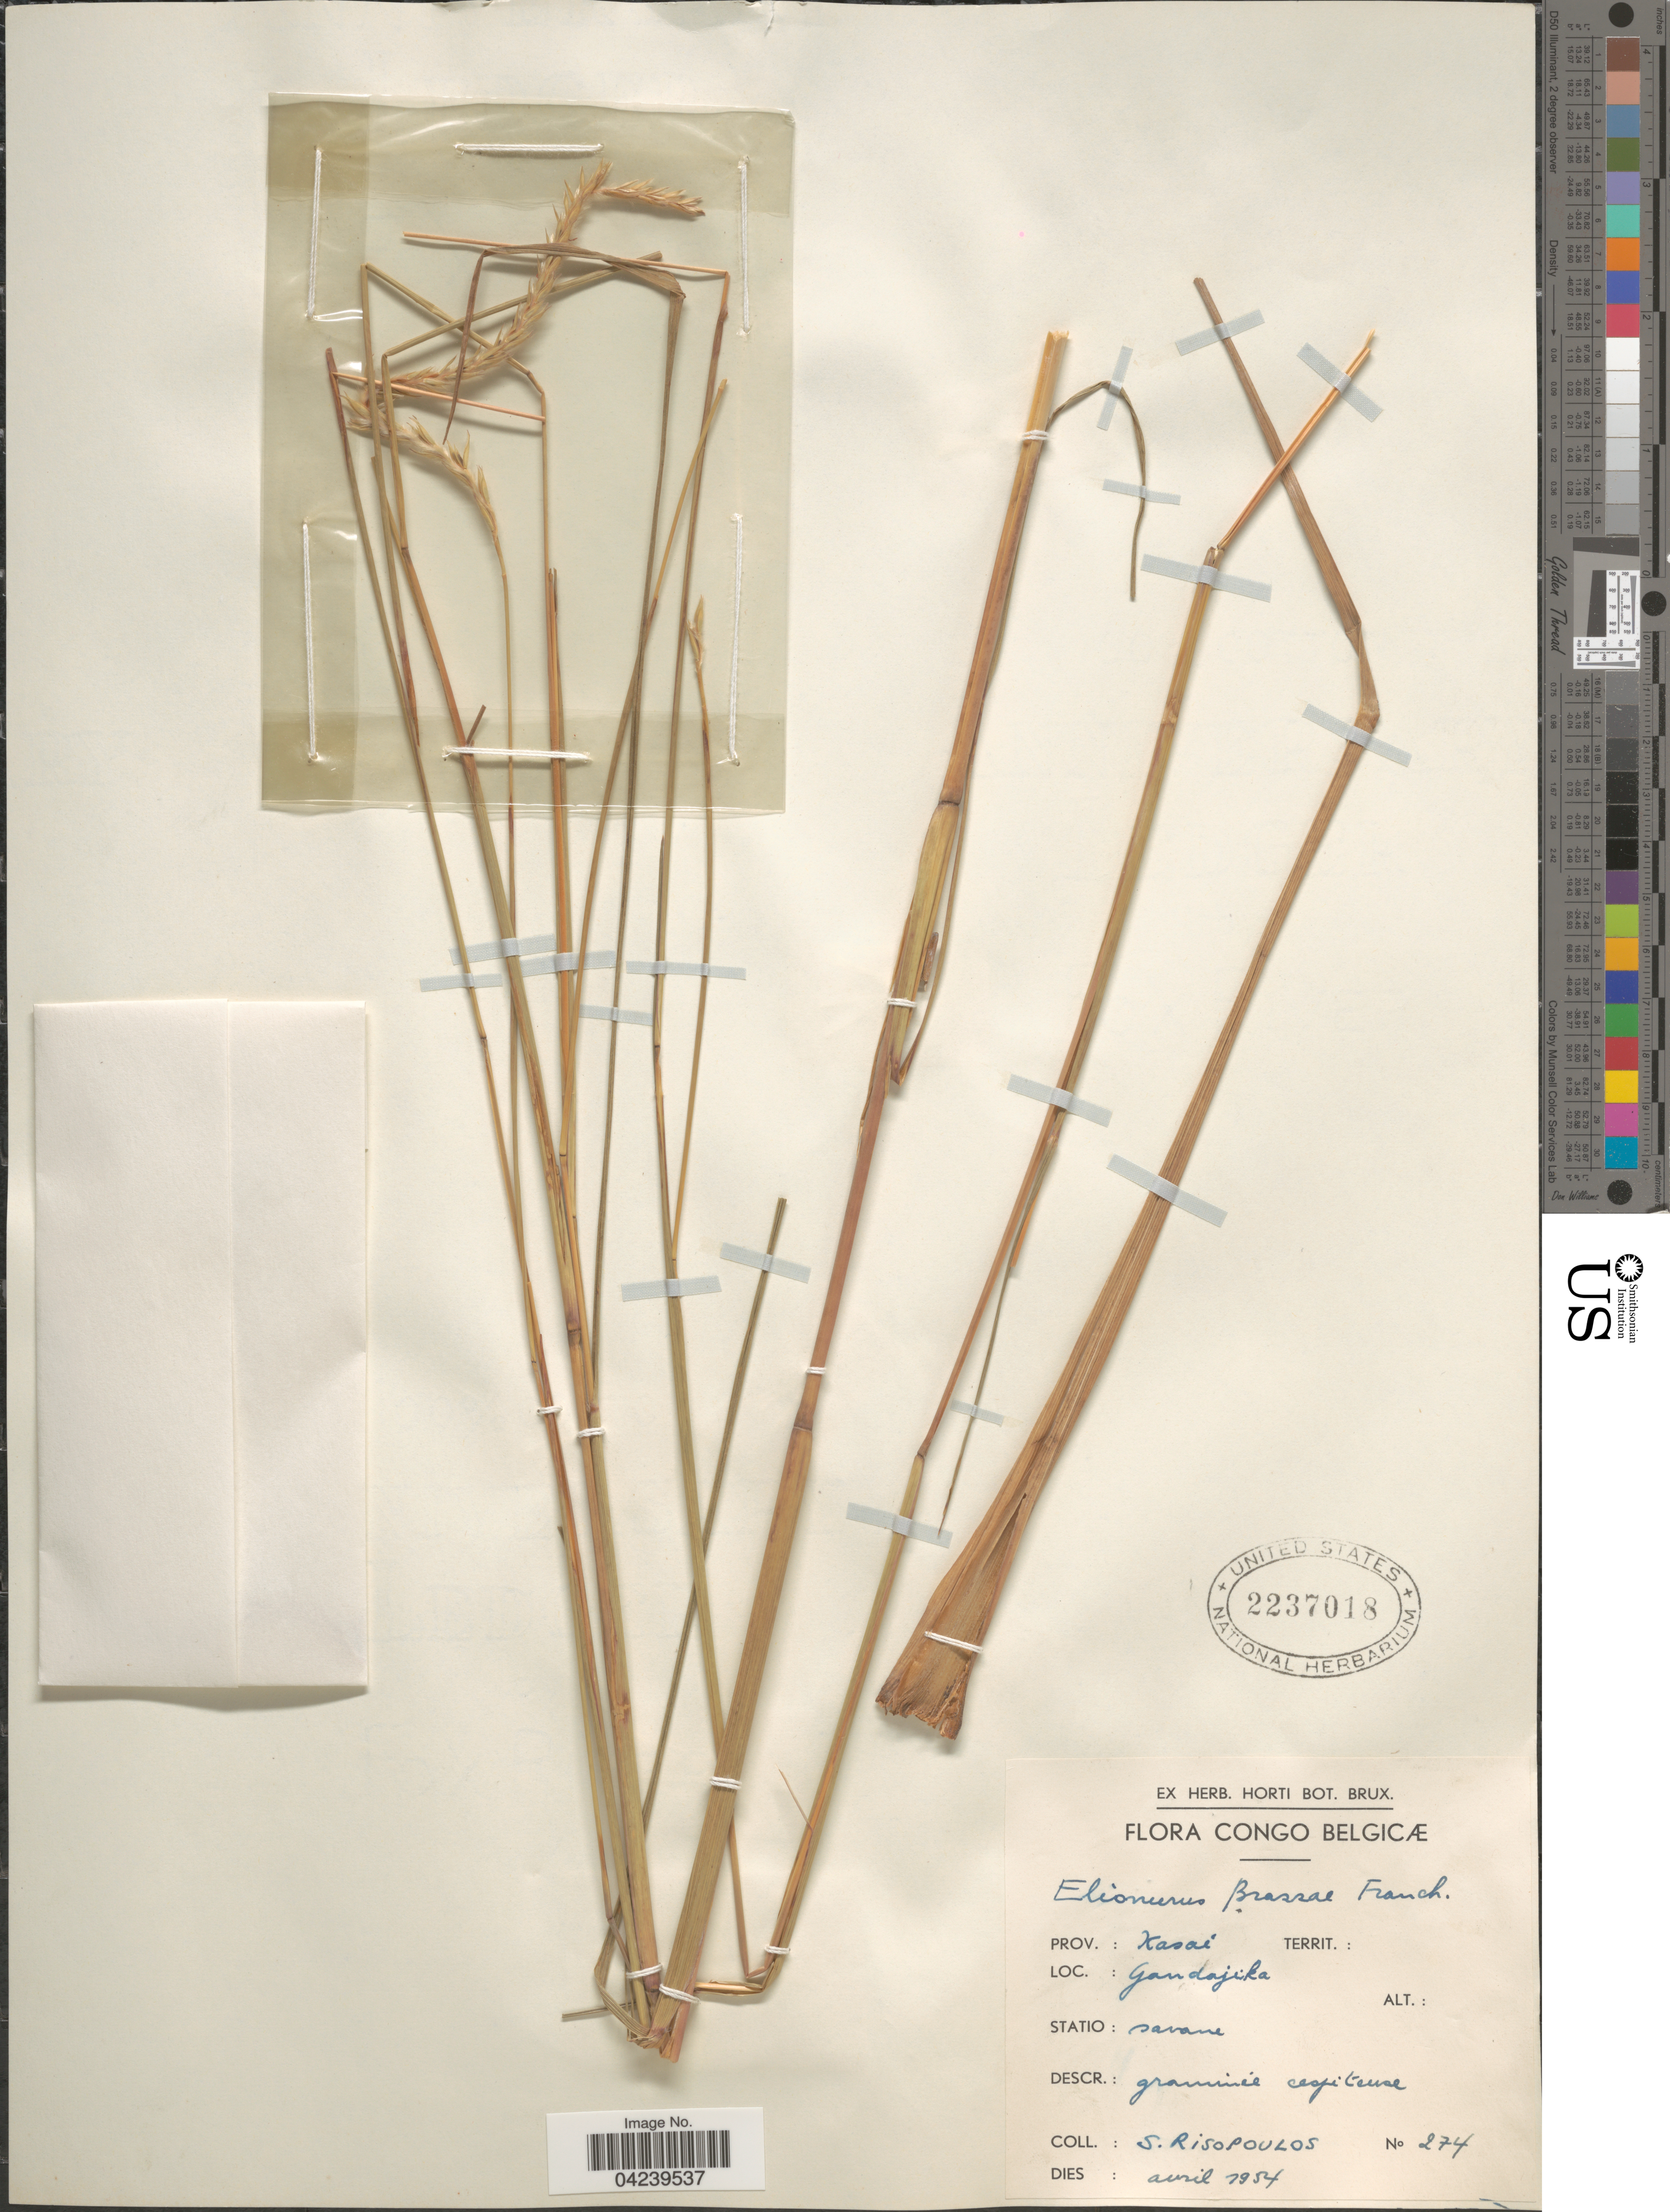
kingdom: Plantae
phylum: Tracheophyta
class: Liliopsida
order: Poales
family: Poaceae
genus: Elionurus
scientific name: Elionurus platypus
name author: (Trin.) Hack.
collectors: S. Risopoulos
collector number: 274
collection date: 1954-04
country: Congo, Democratic Republic of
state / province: Kasai-Oriental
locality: Congo Belgicæ. Prov. Kasai. Gandajika.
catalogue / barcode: US 2237018